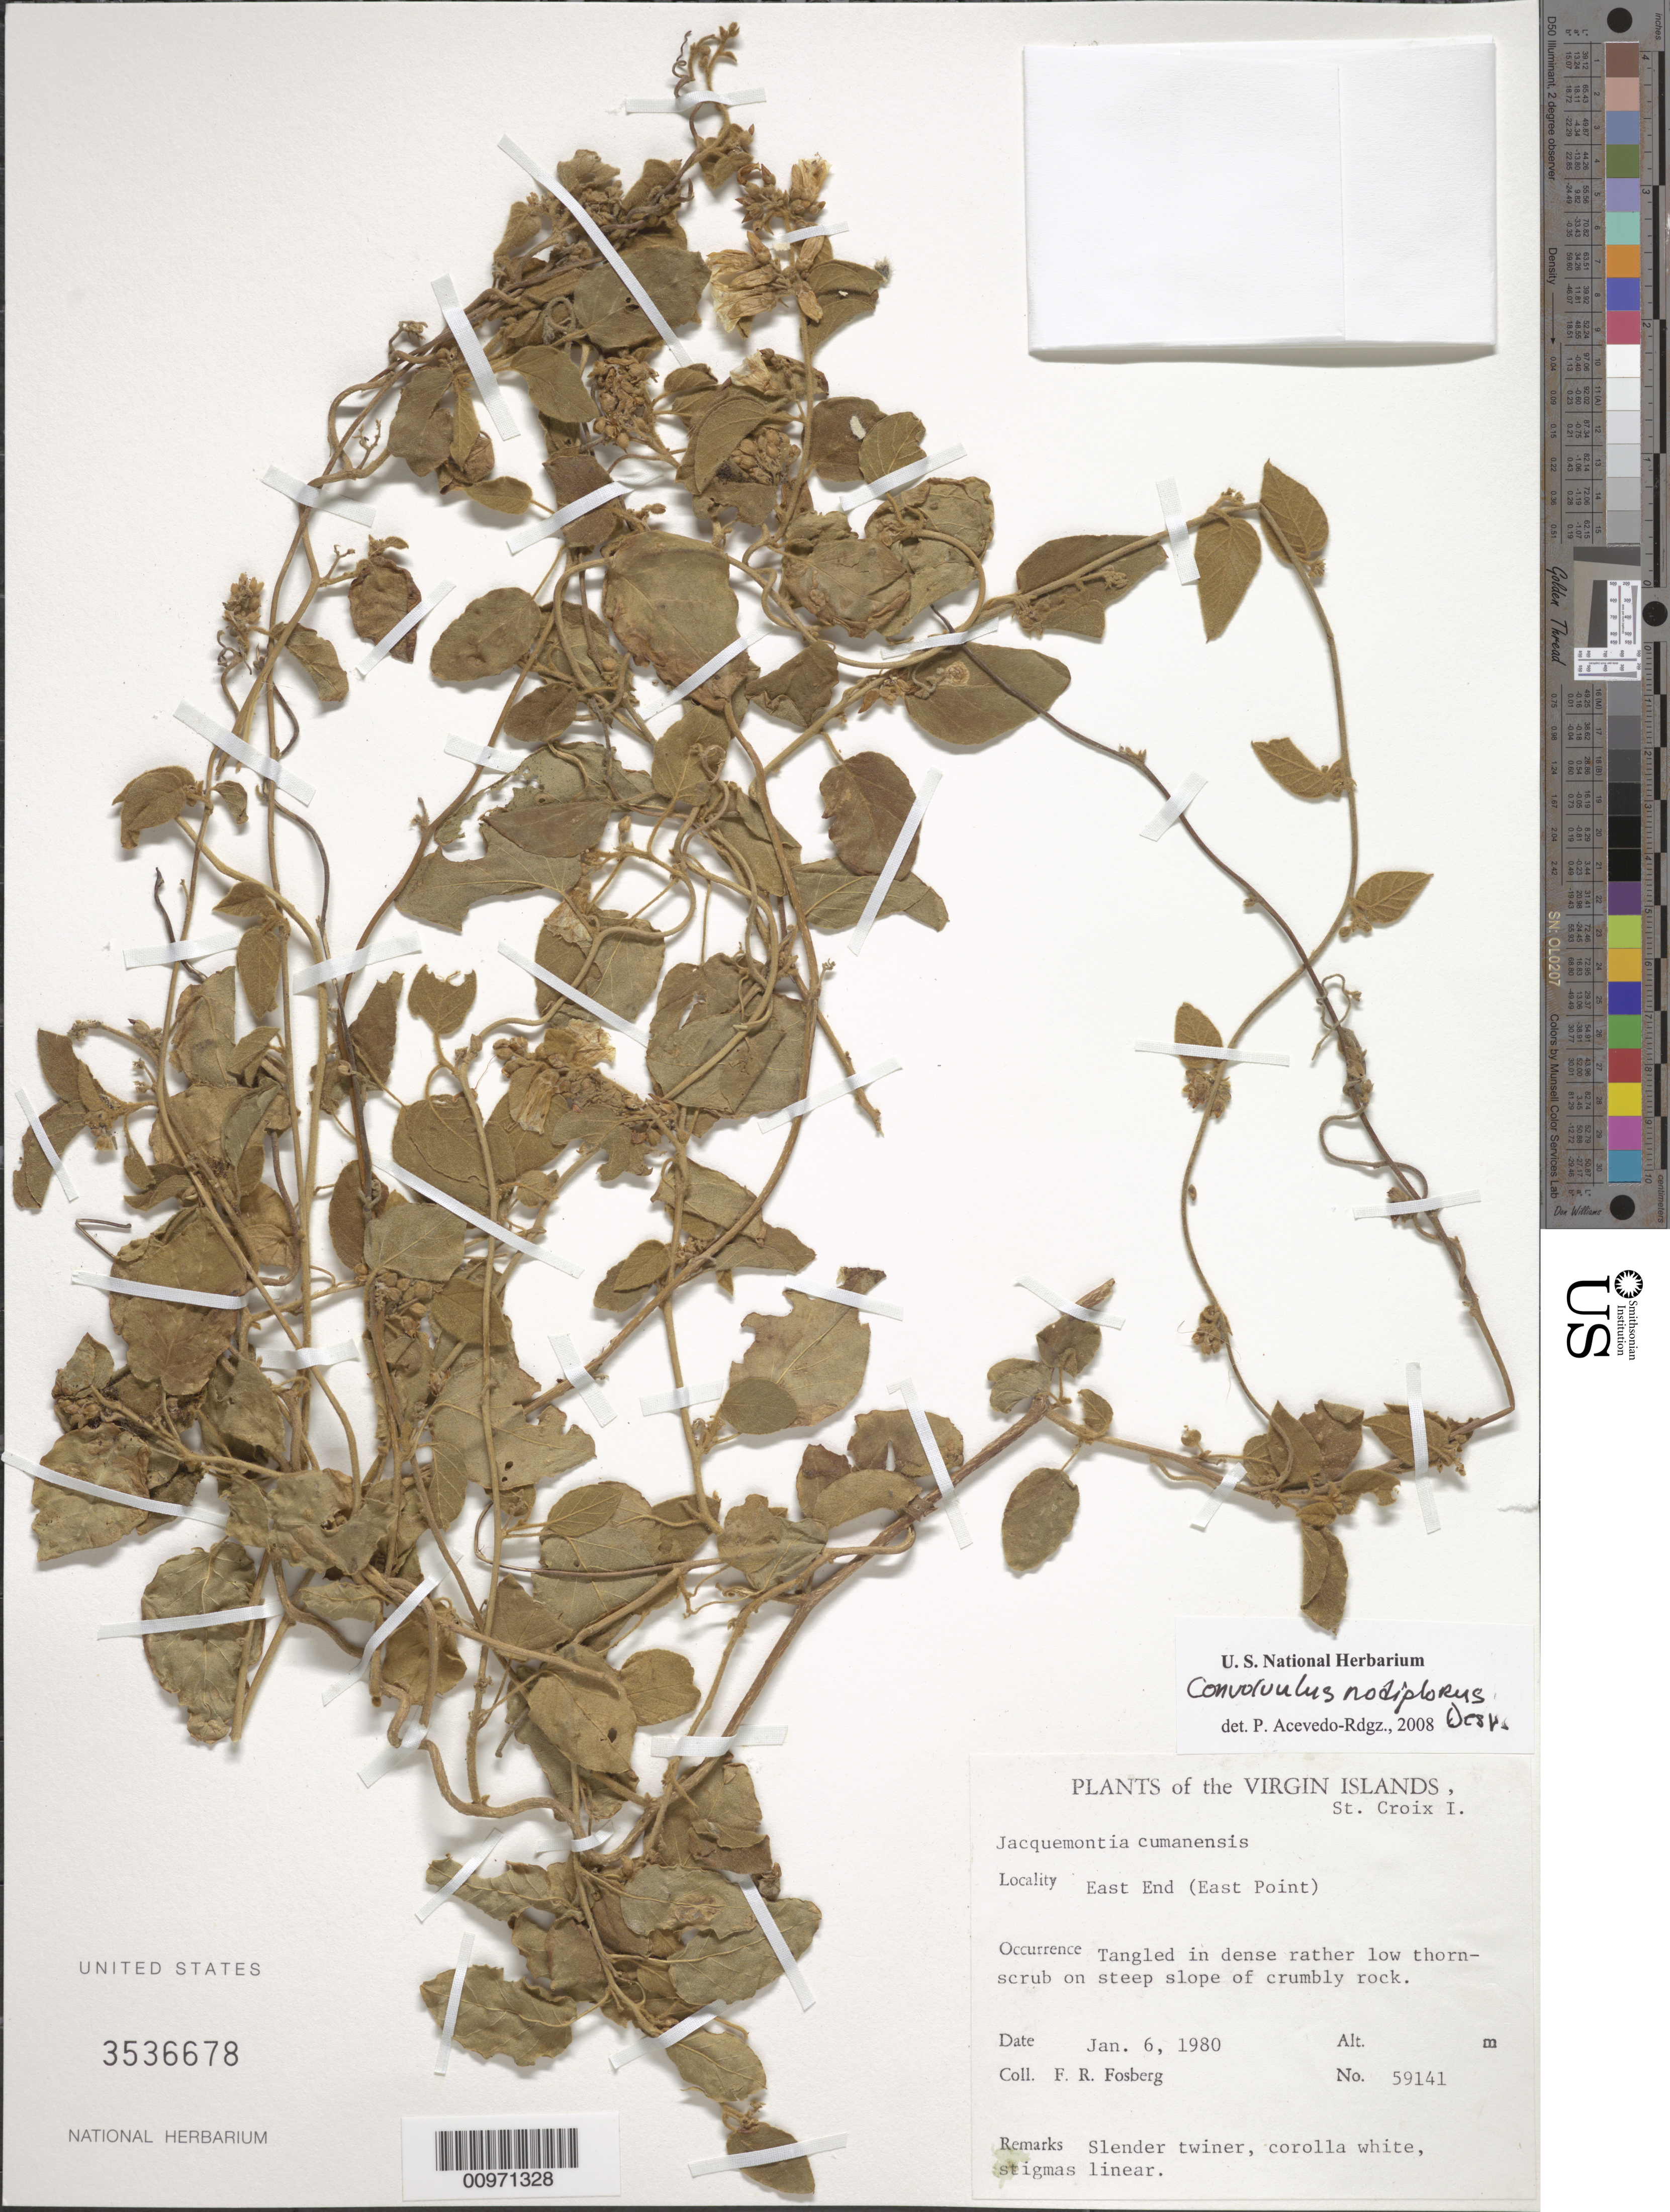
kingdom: Plantae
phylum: Tracheophyta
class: Magnoliopsida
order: Solanales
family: Convolvulaceae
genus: Convolvulus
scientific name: Convolvulus nodiflorus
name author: Desr.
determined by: Acevedo-Rodríguez, P., (BOT), Smithsonian Institution - National Museum of Natural History (UNITED STATES)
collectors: F. R. Fosberg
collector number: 59141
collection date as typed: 06 Jan 1980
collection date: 1980-01-06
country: U.S. Virgin Islands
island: St. Croix I.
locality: East End (East Point)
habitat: Tangled in dense rather los thorn-scrub on steep slope of crumbly rock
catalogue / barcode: US 3536678